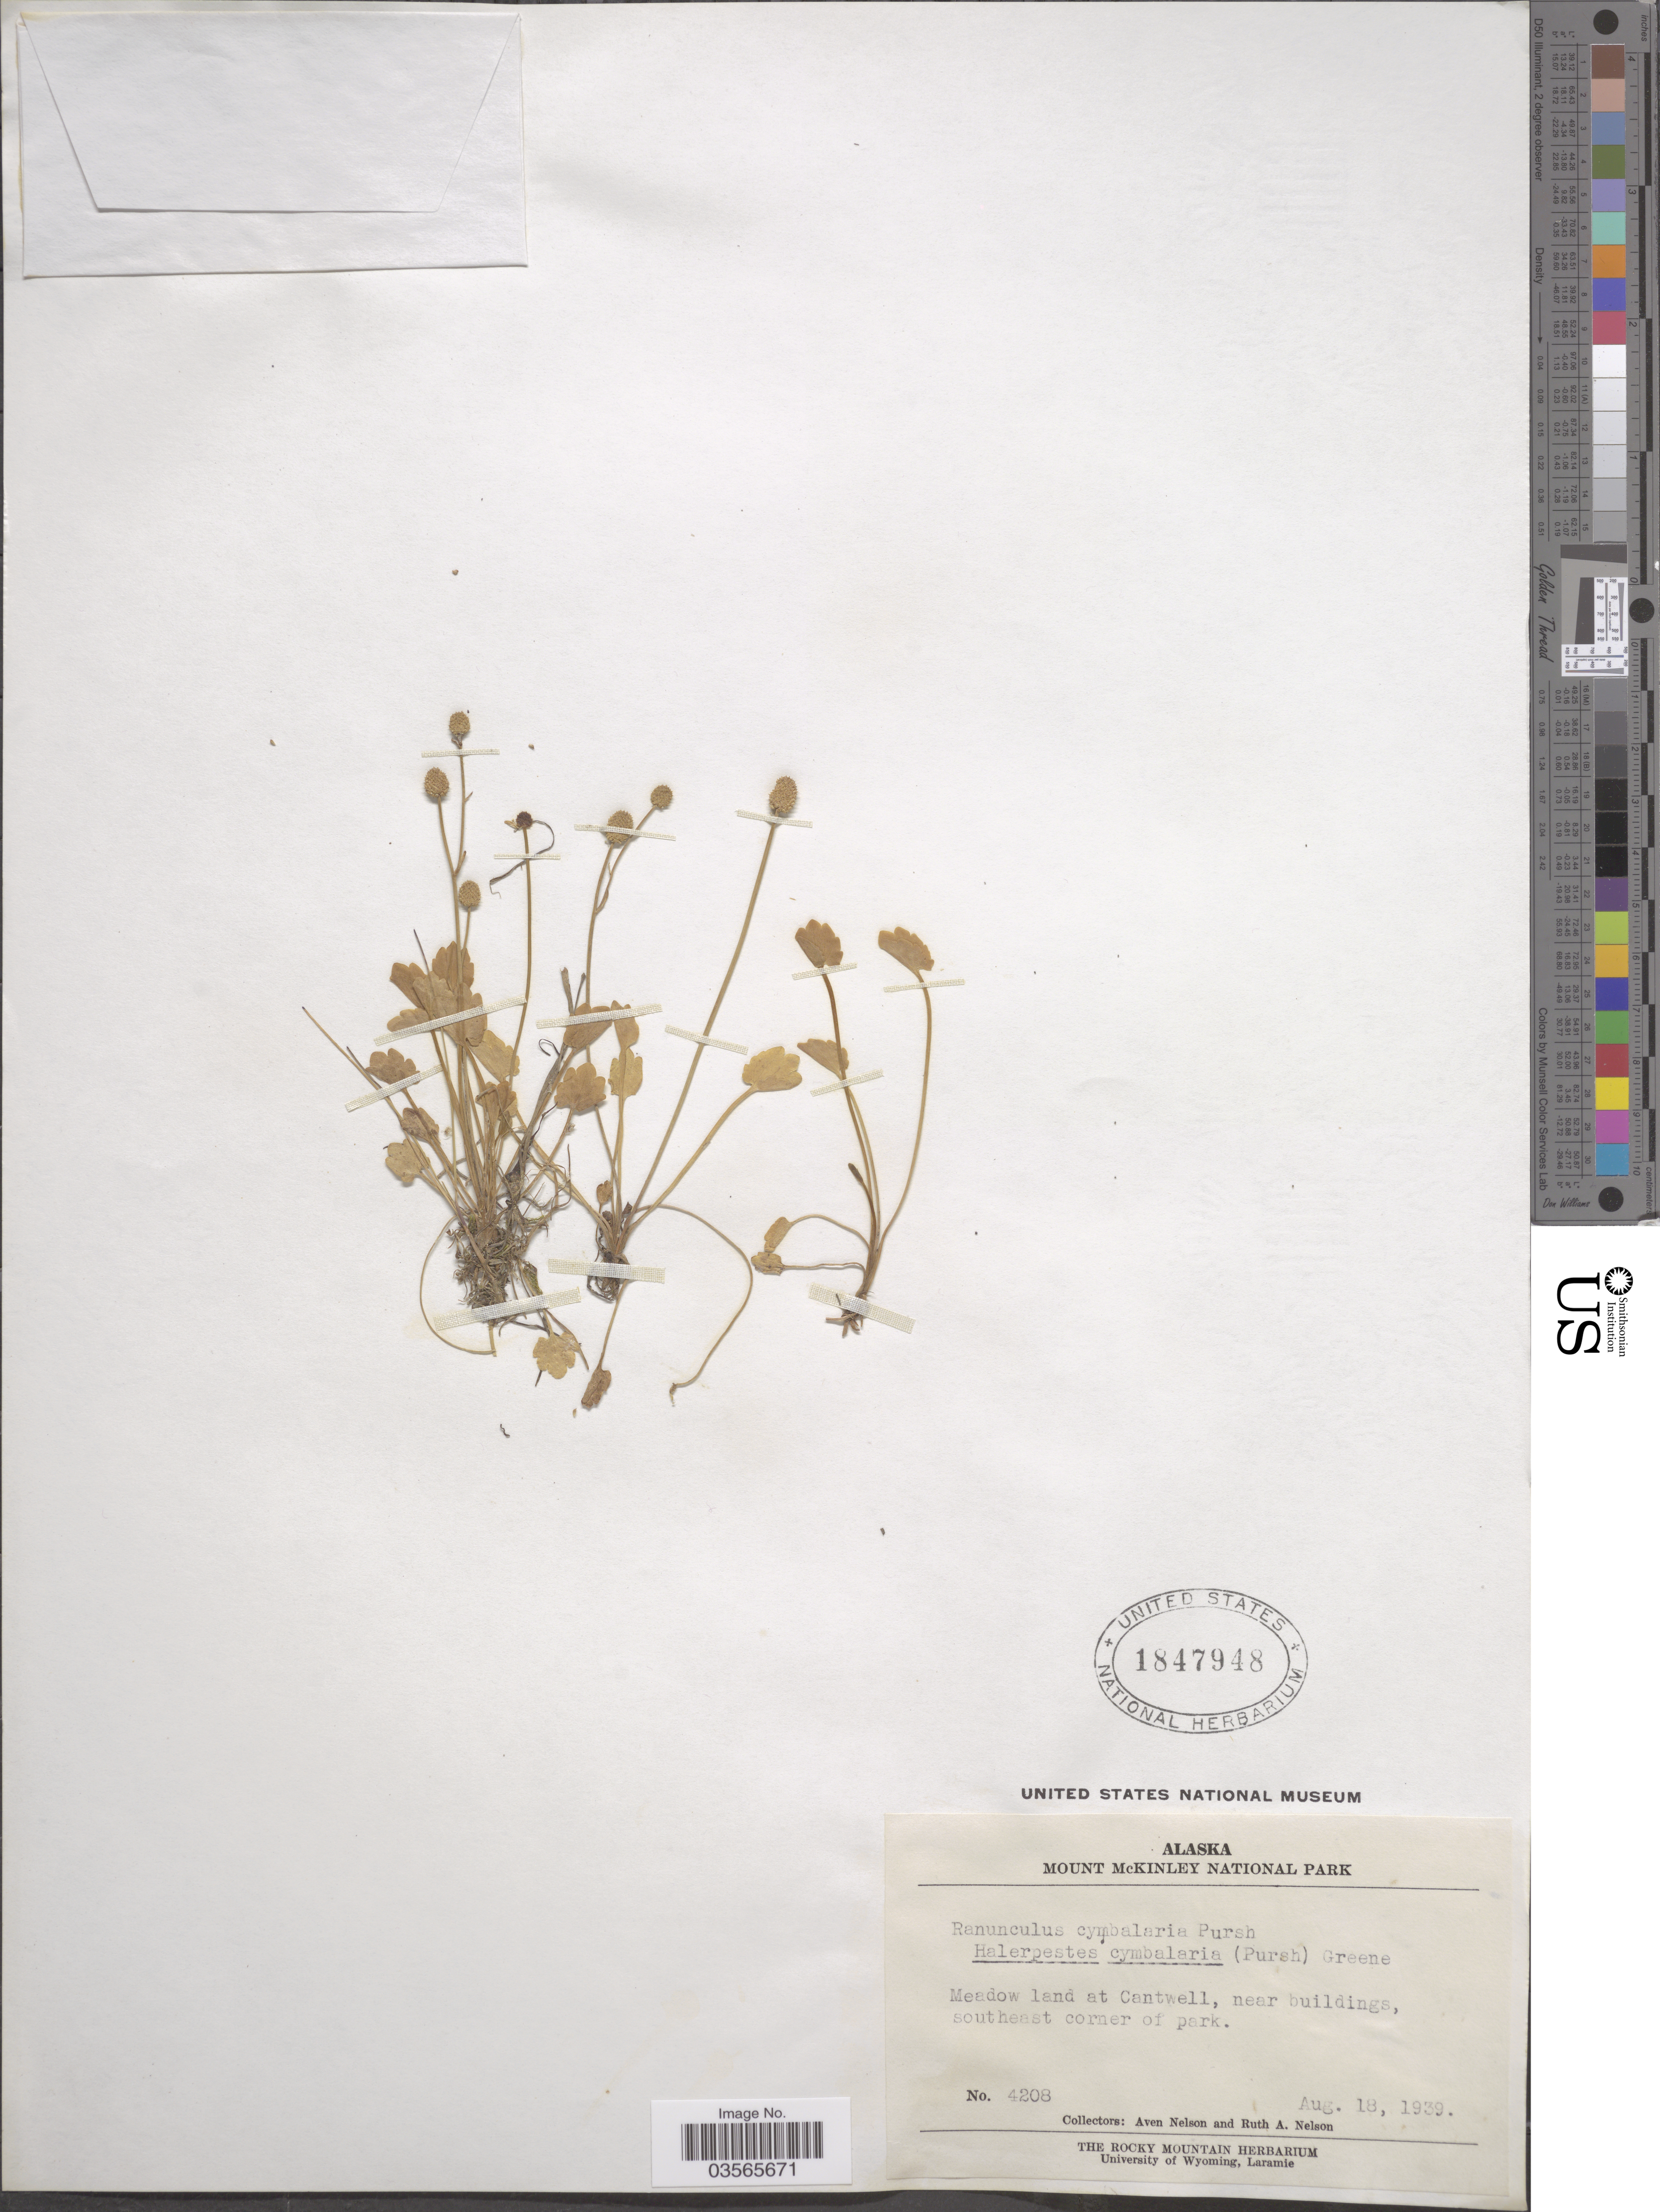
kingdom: Plantae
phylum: Tracheophyta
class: Magnoliopsida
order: Ranunculales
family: Ranunculaceae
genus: Halerpestes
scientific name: Halerpestes cymbalaria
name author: (Pursh) Greene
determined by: Strong, M. T., (US), Smithsonian Institution - National Museum of Natural History (UNITED STATES)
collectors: A. Nelson & R. A. Nelson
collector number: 4208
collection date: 1939-08-18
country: United States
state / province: Alaska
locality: Mount McKinley National Park. Meadow land at Cantwell, near buildings, southeast corner of park.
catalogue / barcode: US 1847948